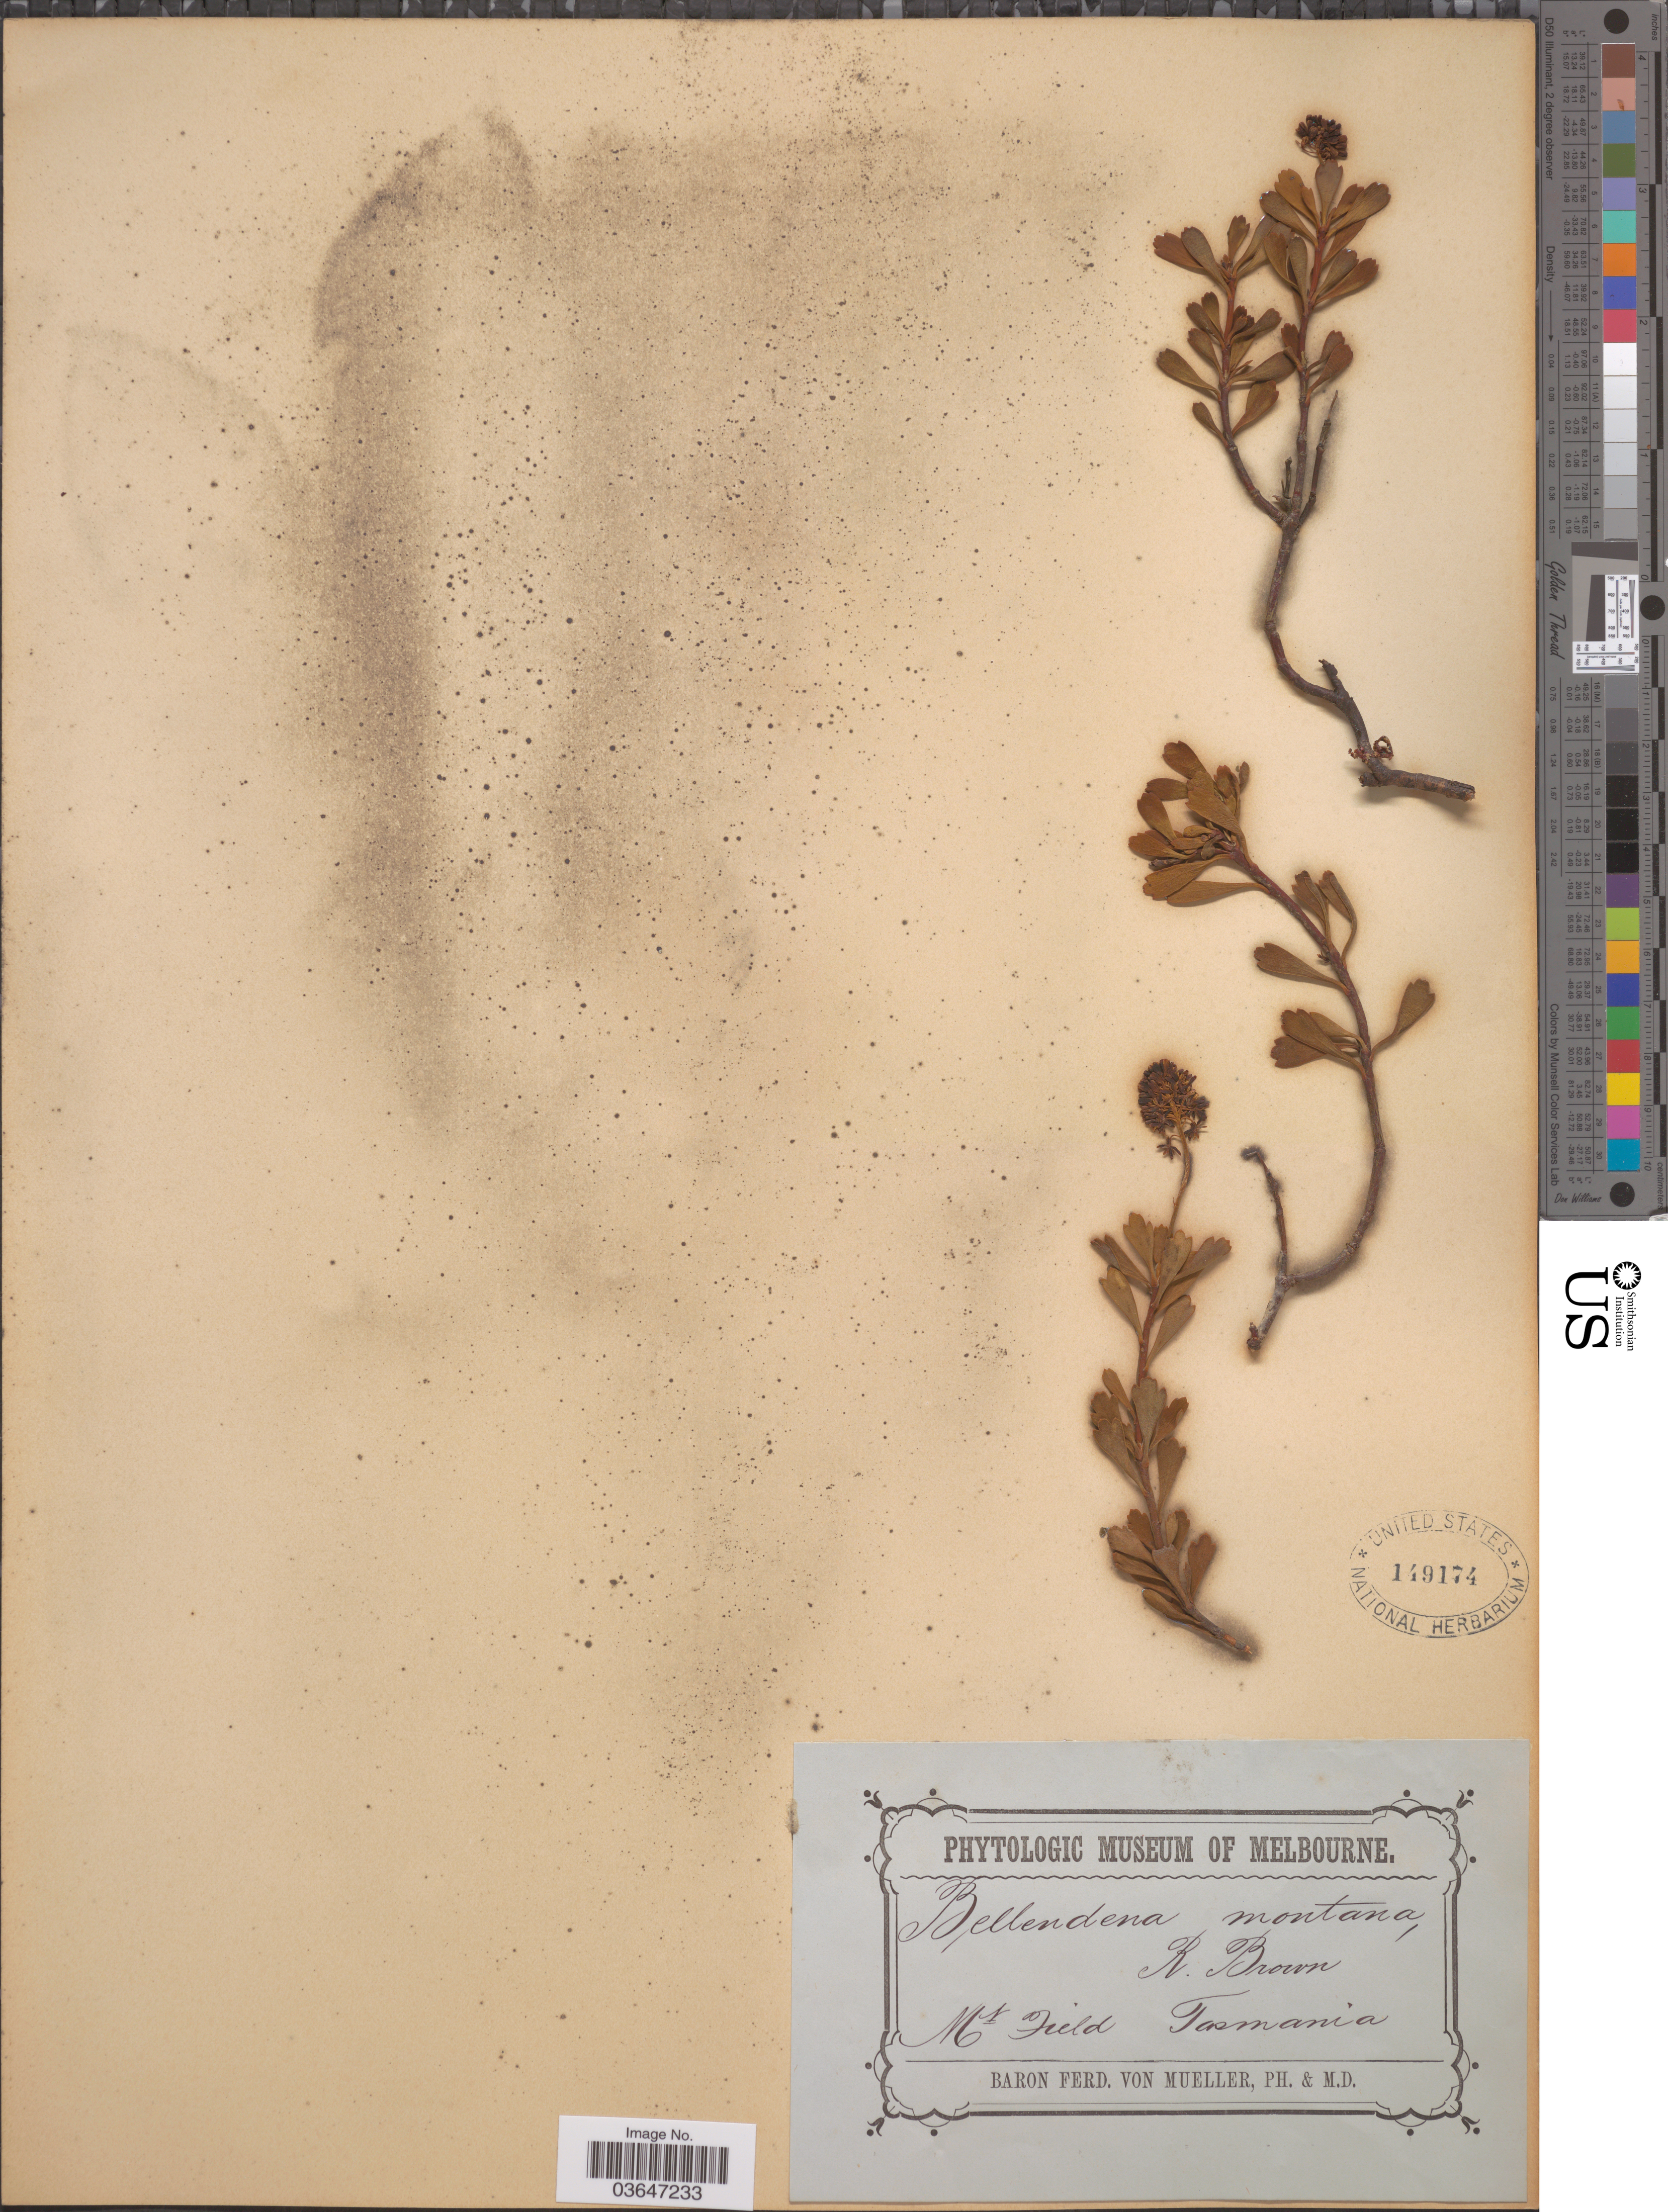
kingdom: Plantae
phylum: Tracheophyta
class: Magnoliopsida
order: Proteales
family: Proteaceae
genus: Bellendena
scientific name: Bellendena montana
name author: R. Br.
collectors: F. von Mueller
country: Australia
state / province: Tasmania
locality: Mt Field.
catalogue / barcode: US 149174